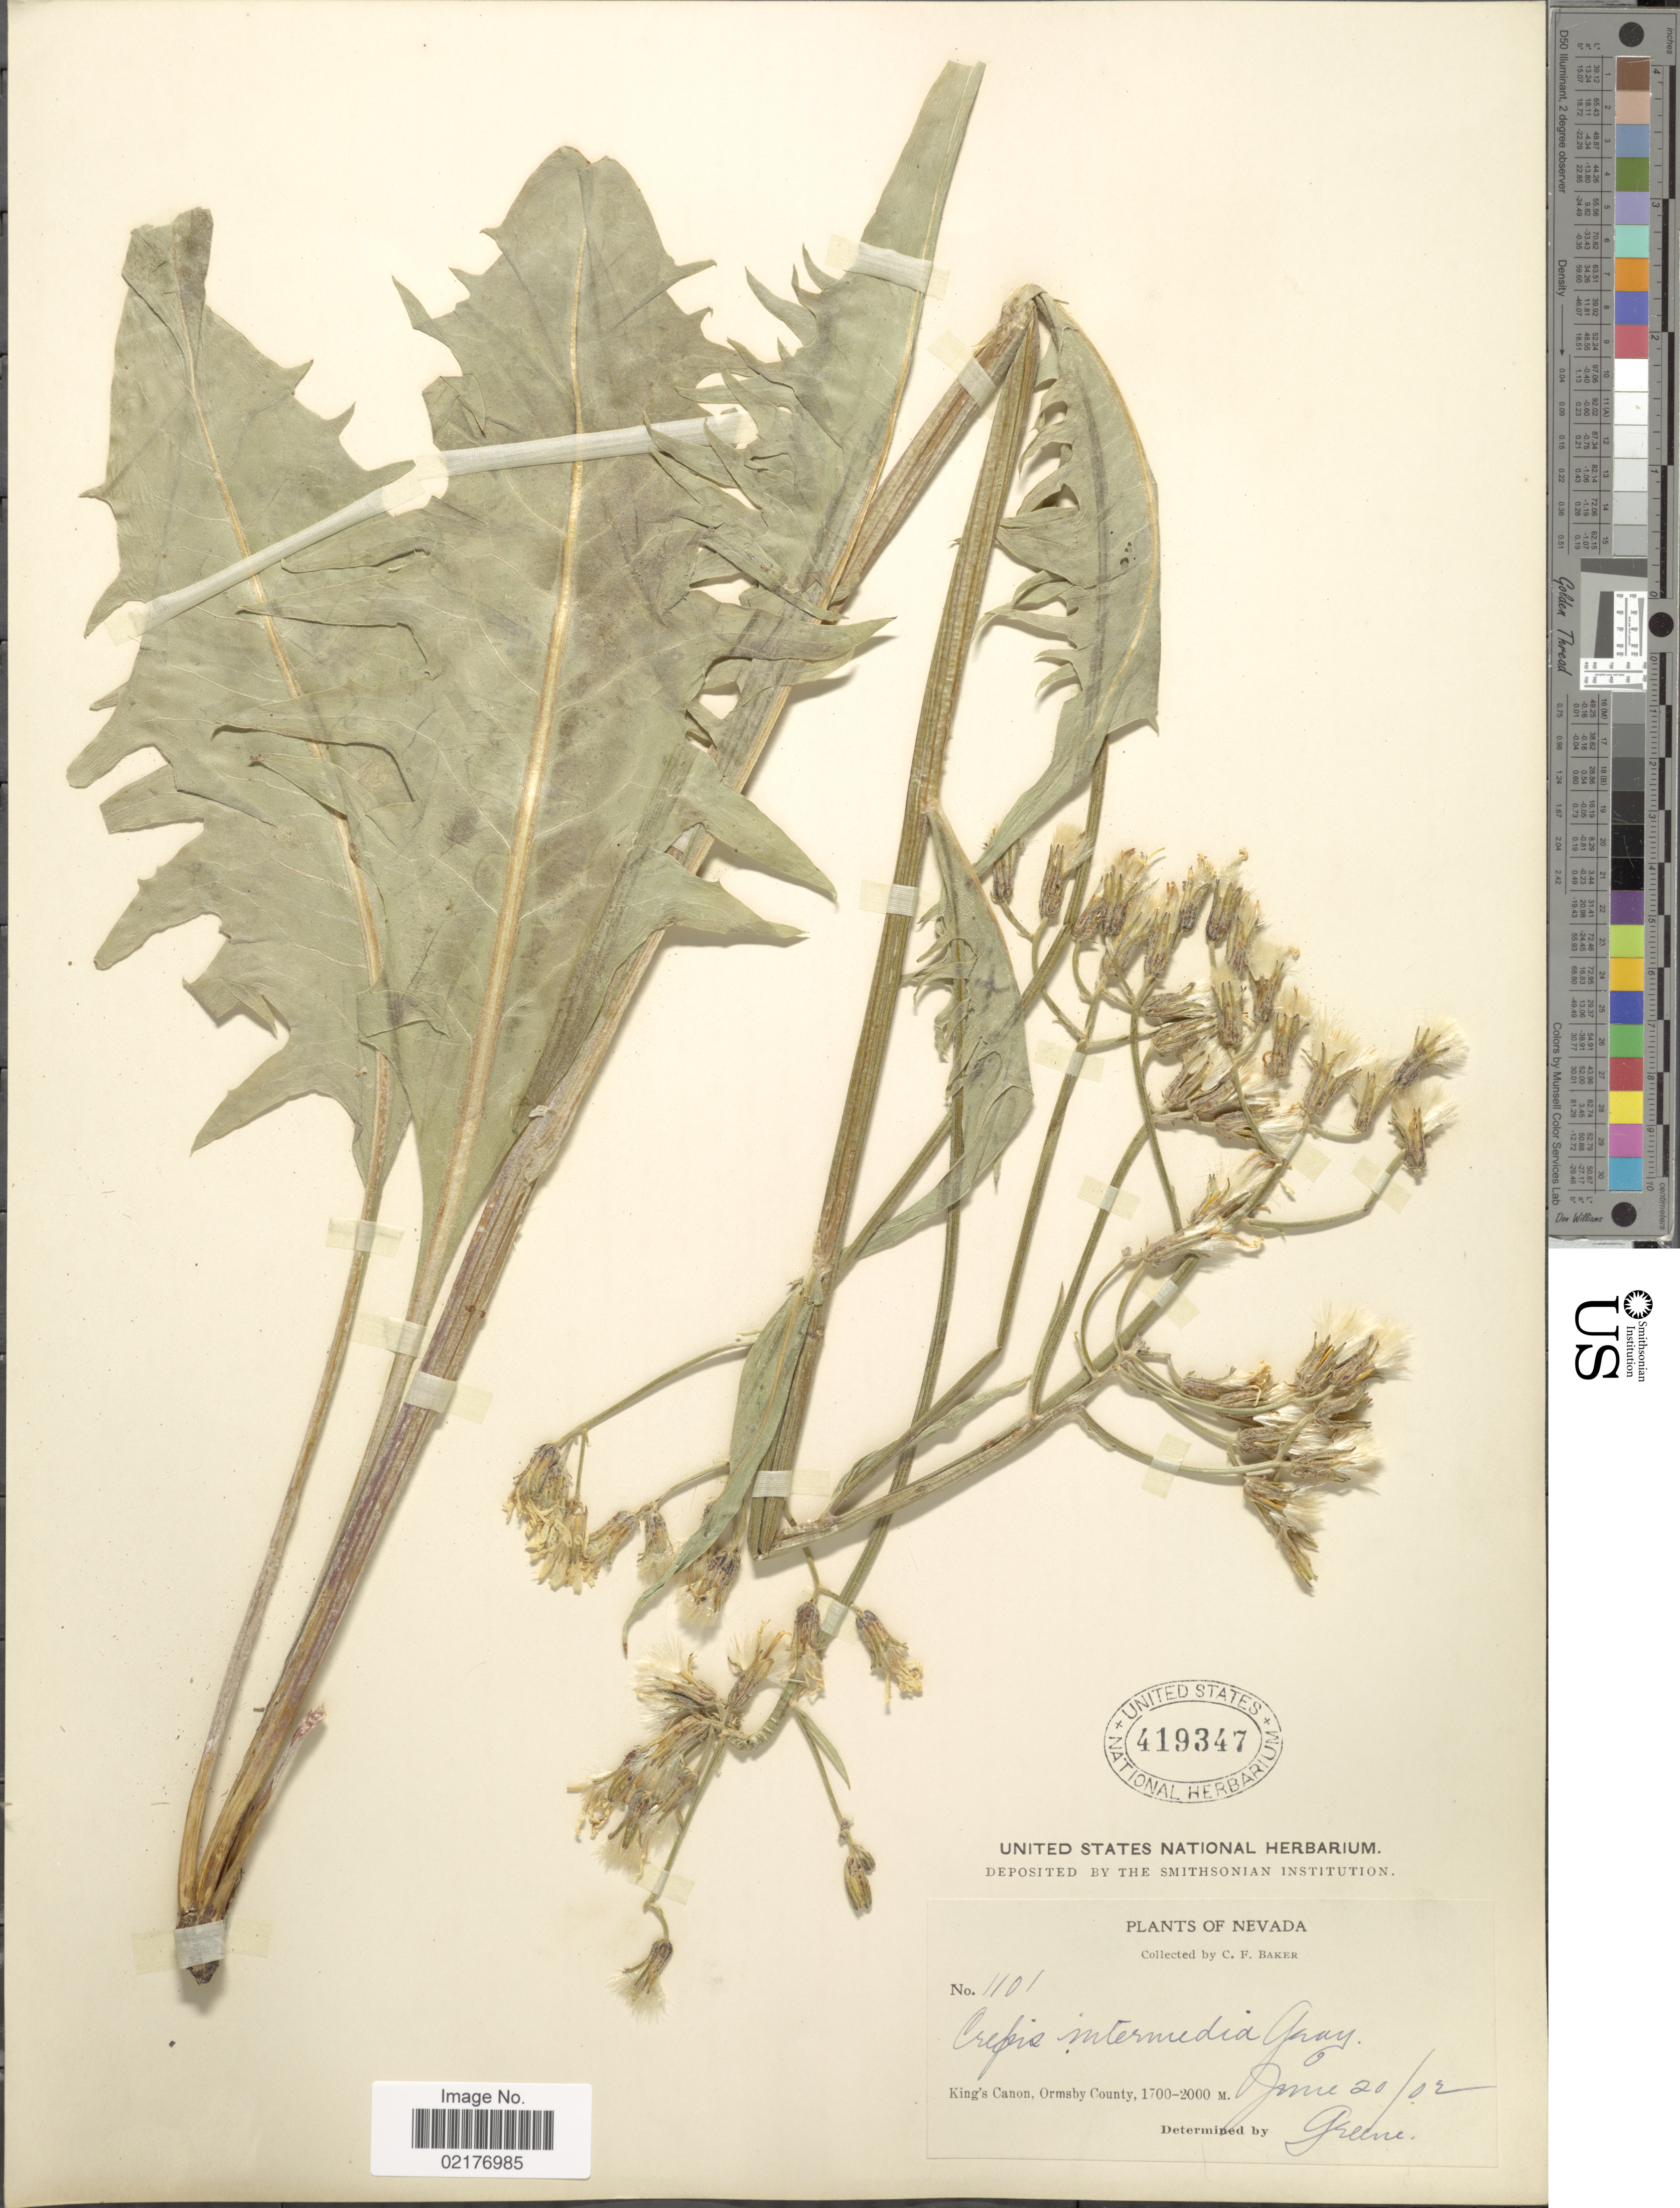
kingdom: Plantae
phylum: Tracheophyta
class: Magnoliopsida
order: Asterales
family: Asteraceae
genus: Crepis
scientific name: Crepis intermedia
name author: A. Gray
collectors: C. F. Baker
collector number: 1101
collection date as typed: Transcribed d/m/y: 20/6/02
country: United States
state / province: Nevada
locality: King's Canon, Ormsby County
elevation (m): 1700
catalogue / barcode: US 419347